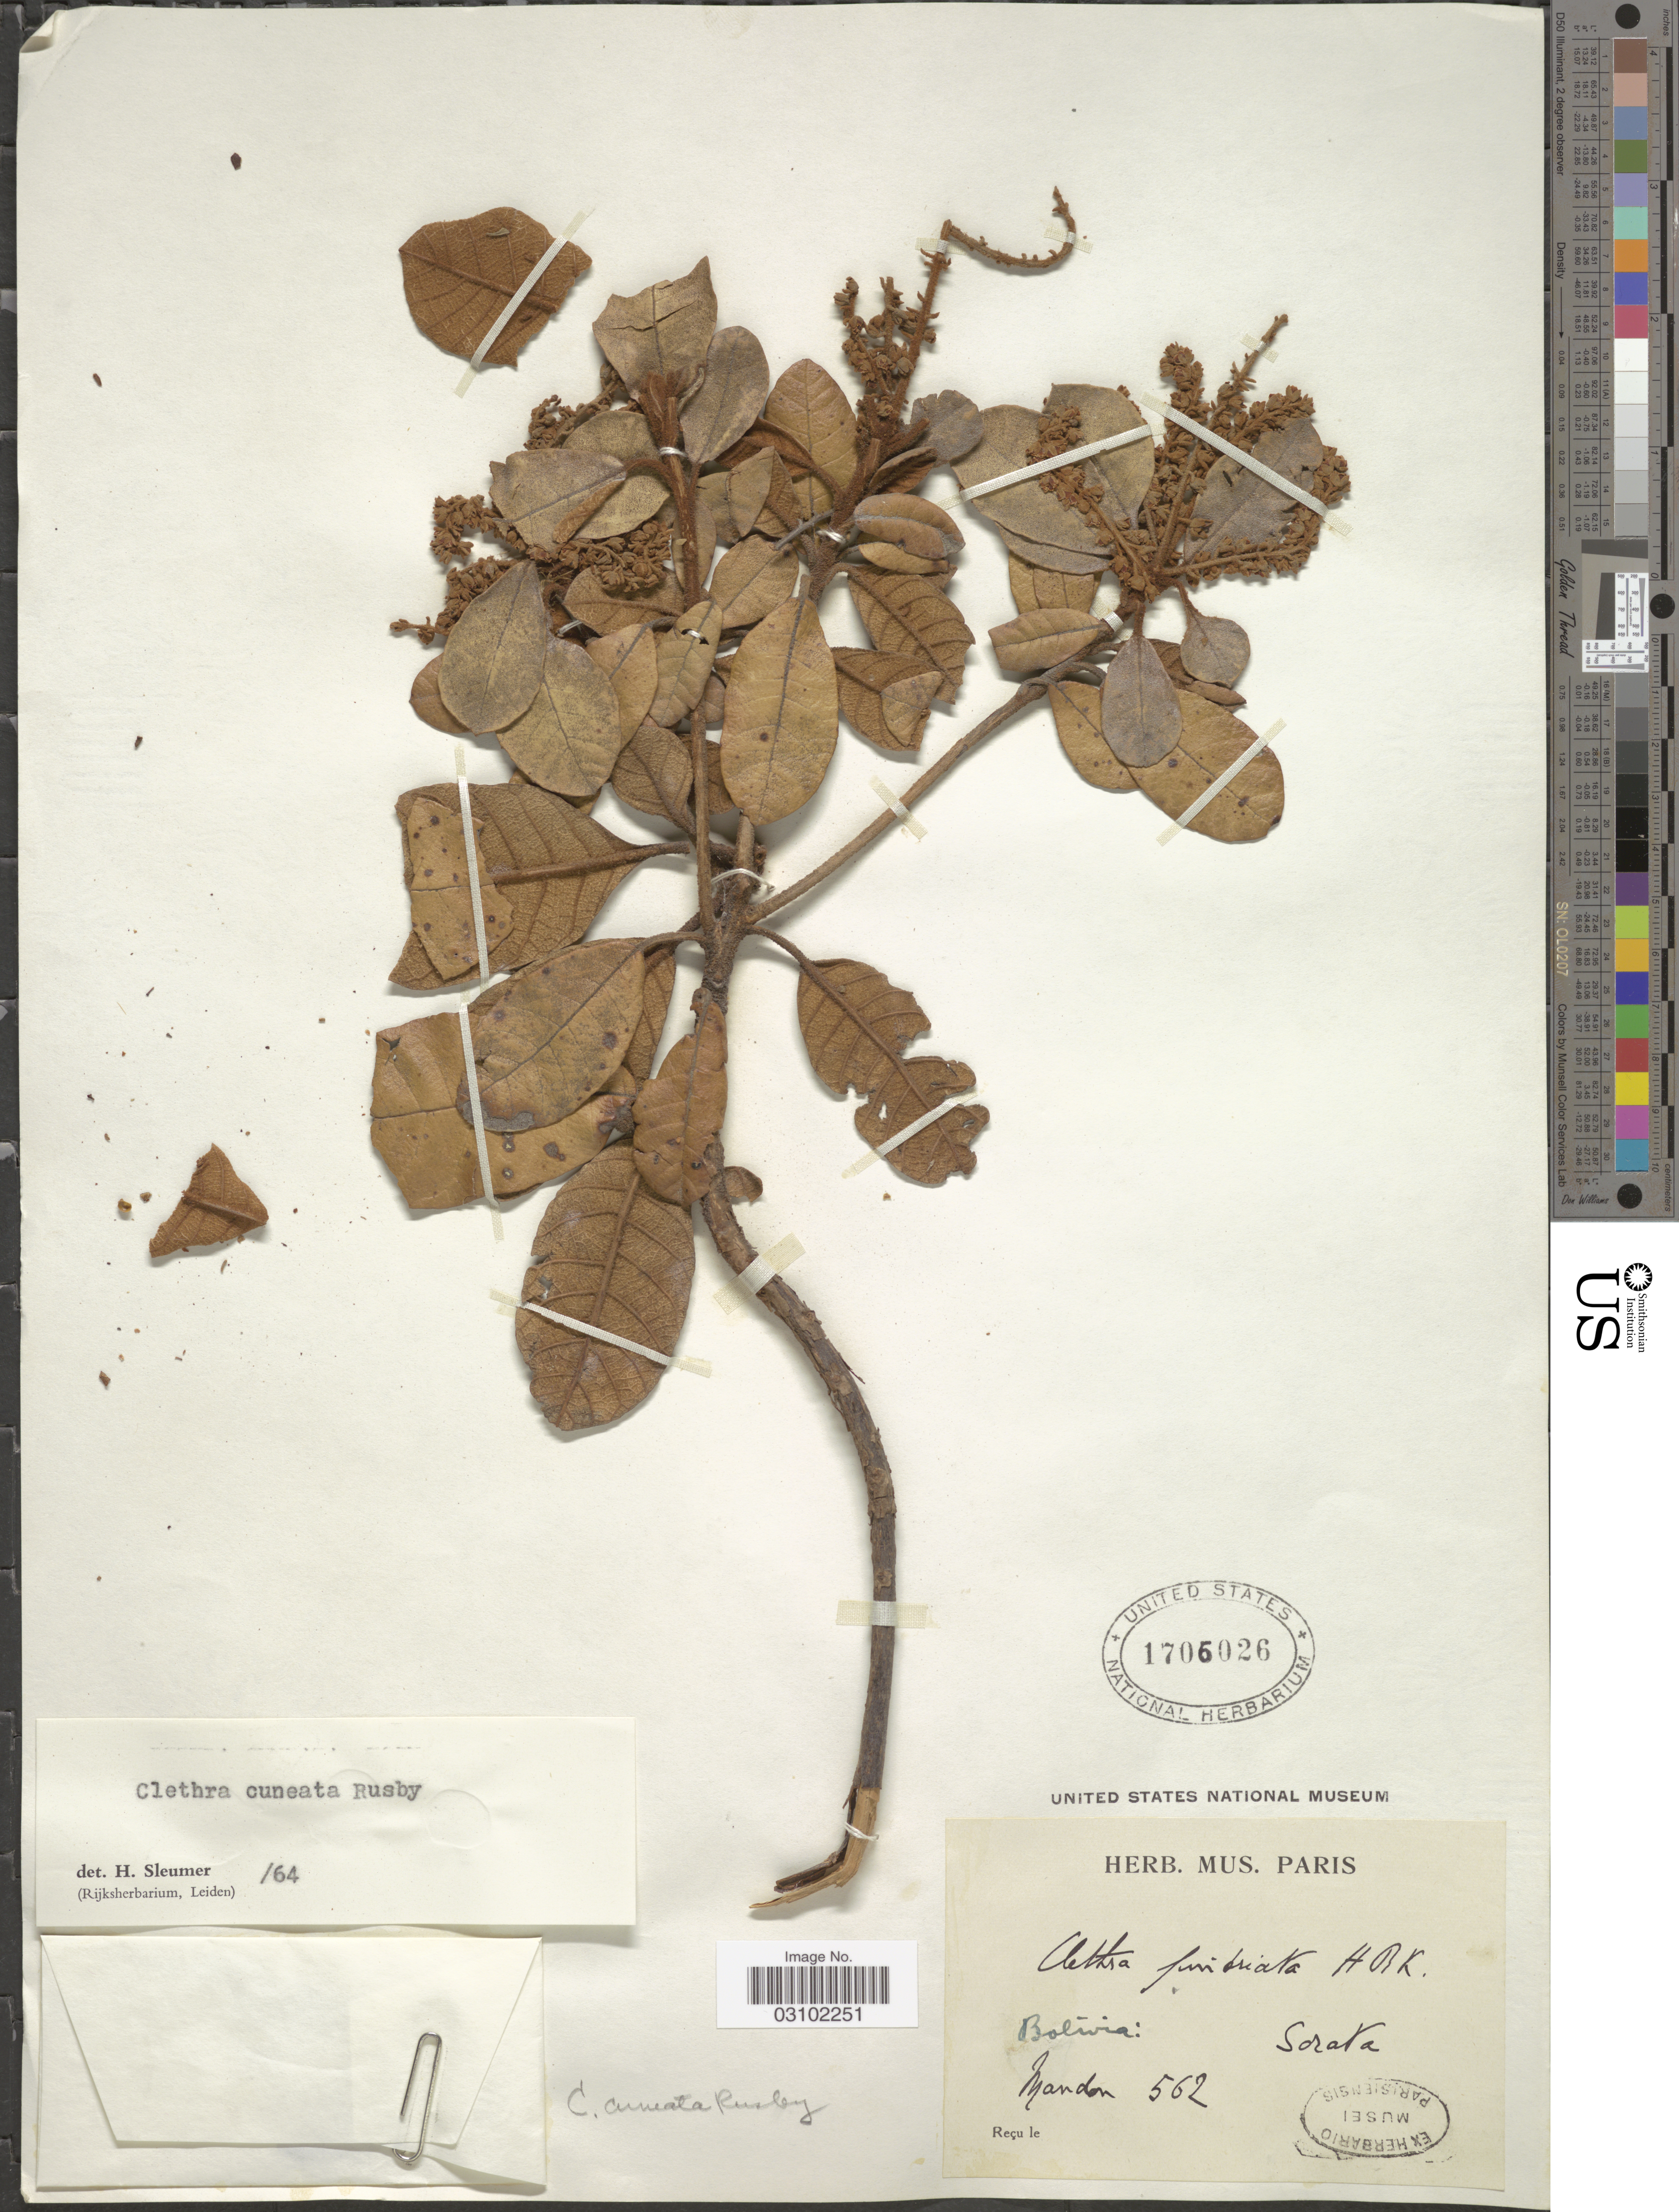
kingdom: Plantae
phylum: Tracheophyta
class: Magnoliopsida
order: Ericales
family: Clethraceae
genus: Clethra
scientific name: Clethra cuneata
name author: Rusby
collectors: Mandon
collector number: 562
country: Bolivia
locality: Sorata.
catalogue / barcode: US 1706026